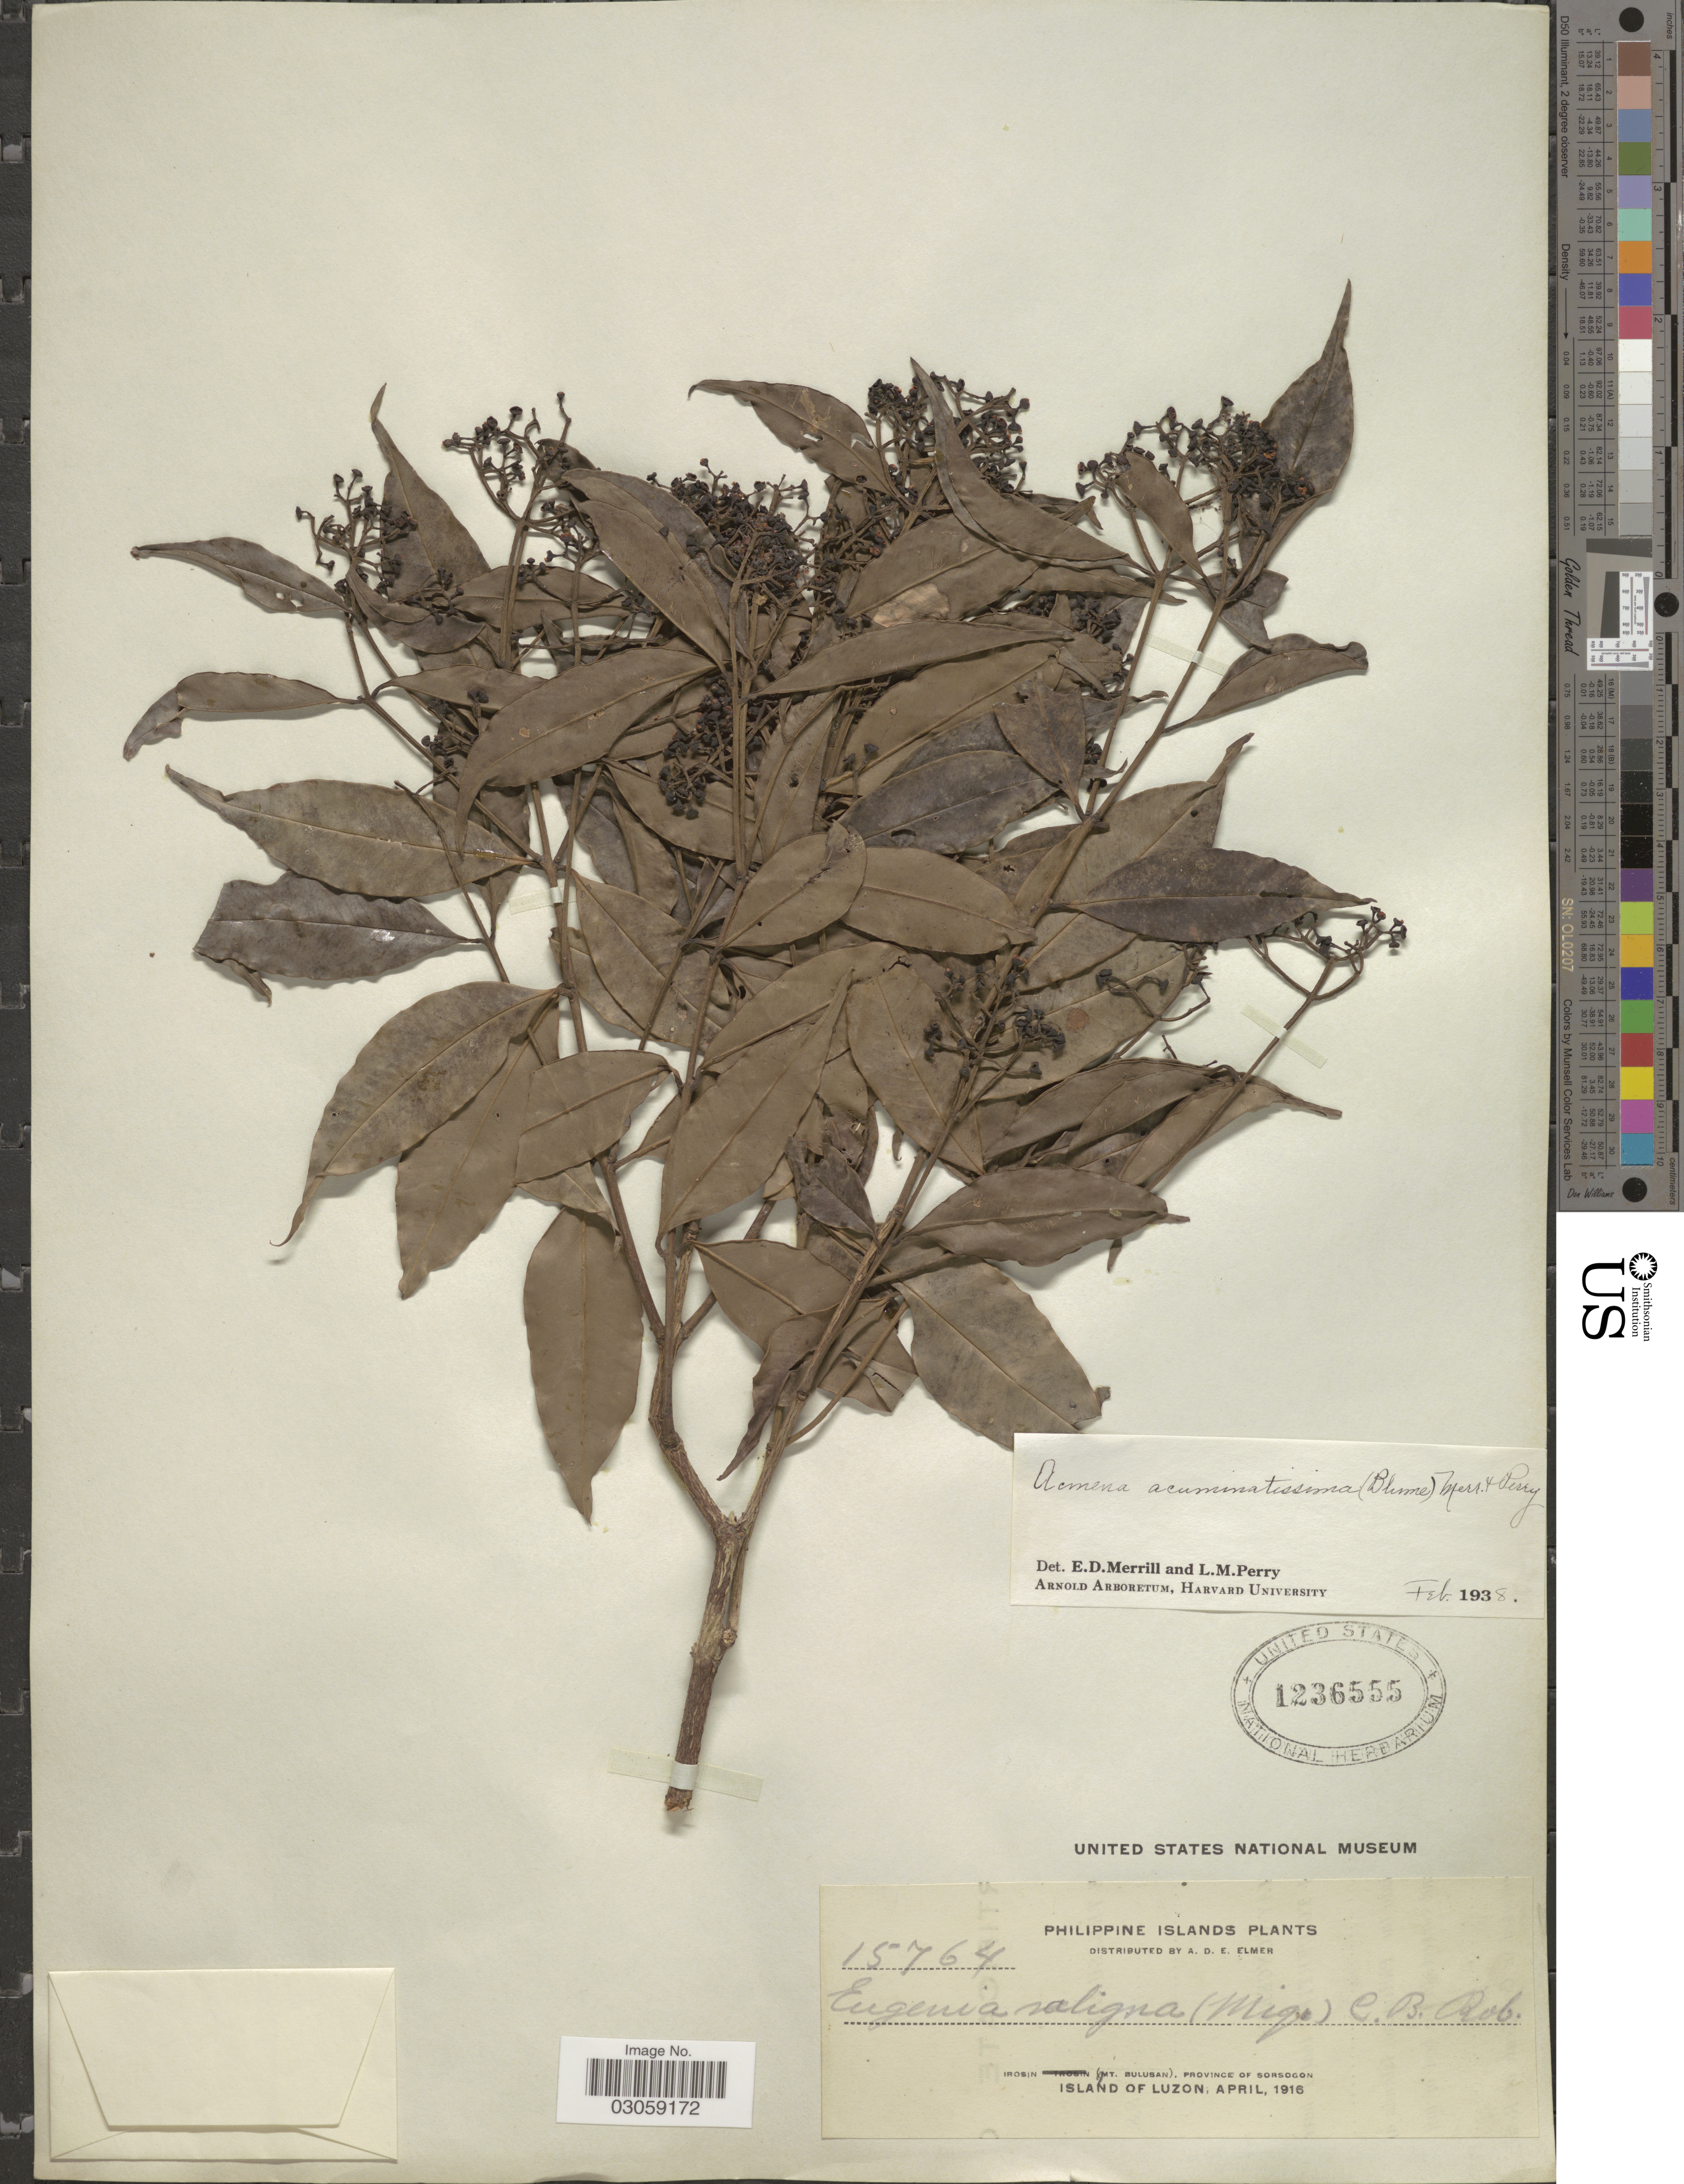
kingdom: Plantae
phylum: Tracheophyta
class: Magnoliopsida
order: Myrtales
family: Myrtaceae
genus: Syzygium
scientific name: Syzygium acuminatissimum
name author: (Blume) DC.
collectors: A. D. E. Elmer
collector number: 15764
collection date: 1916-04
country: Philippines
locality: Irosin (Mt. Bulusan), province of Sorsogon. Island of Luzon.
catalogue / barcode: US 1236555